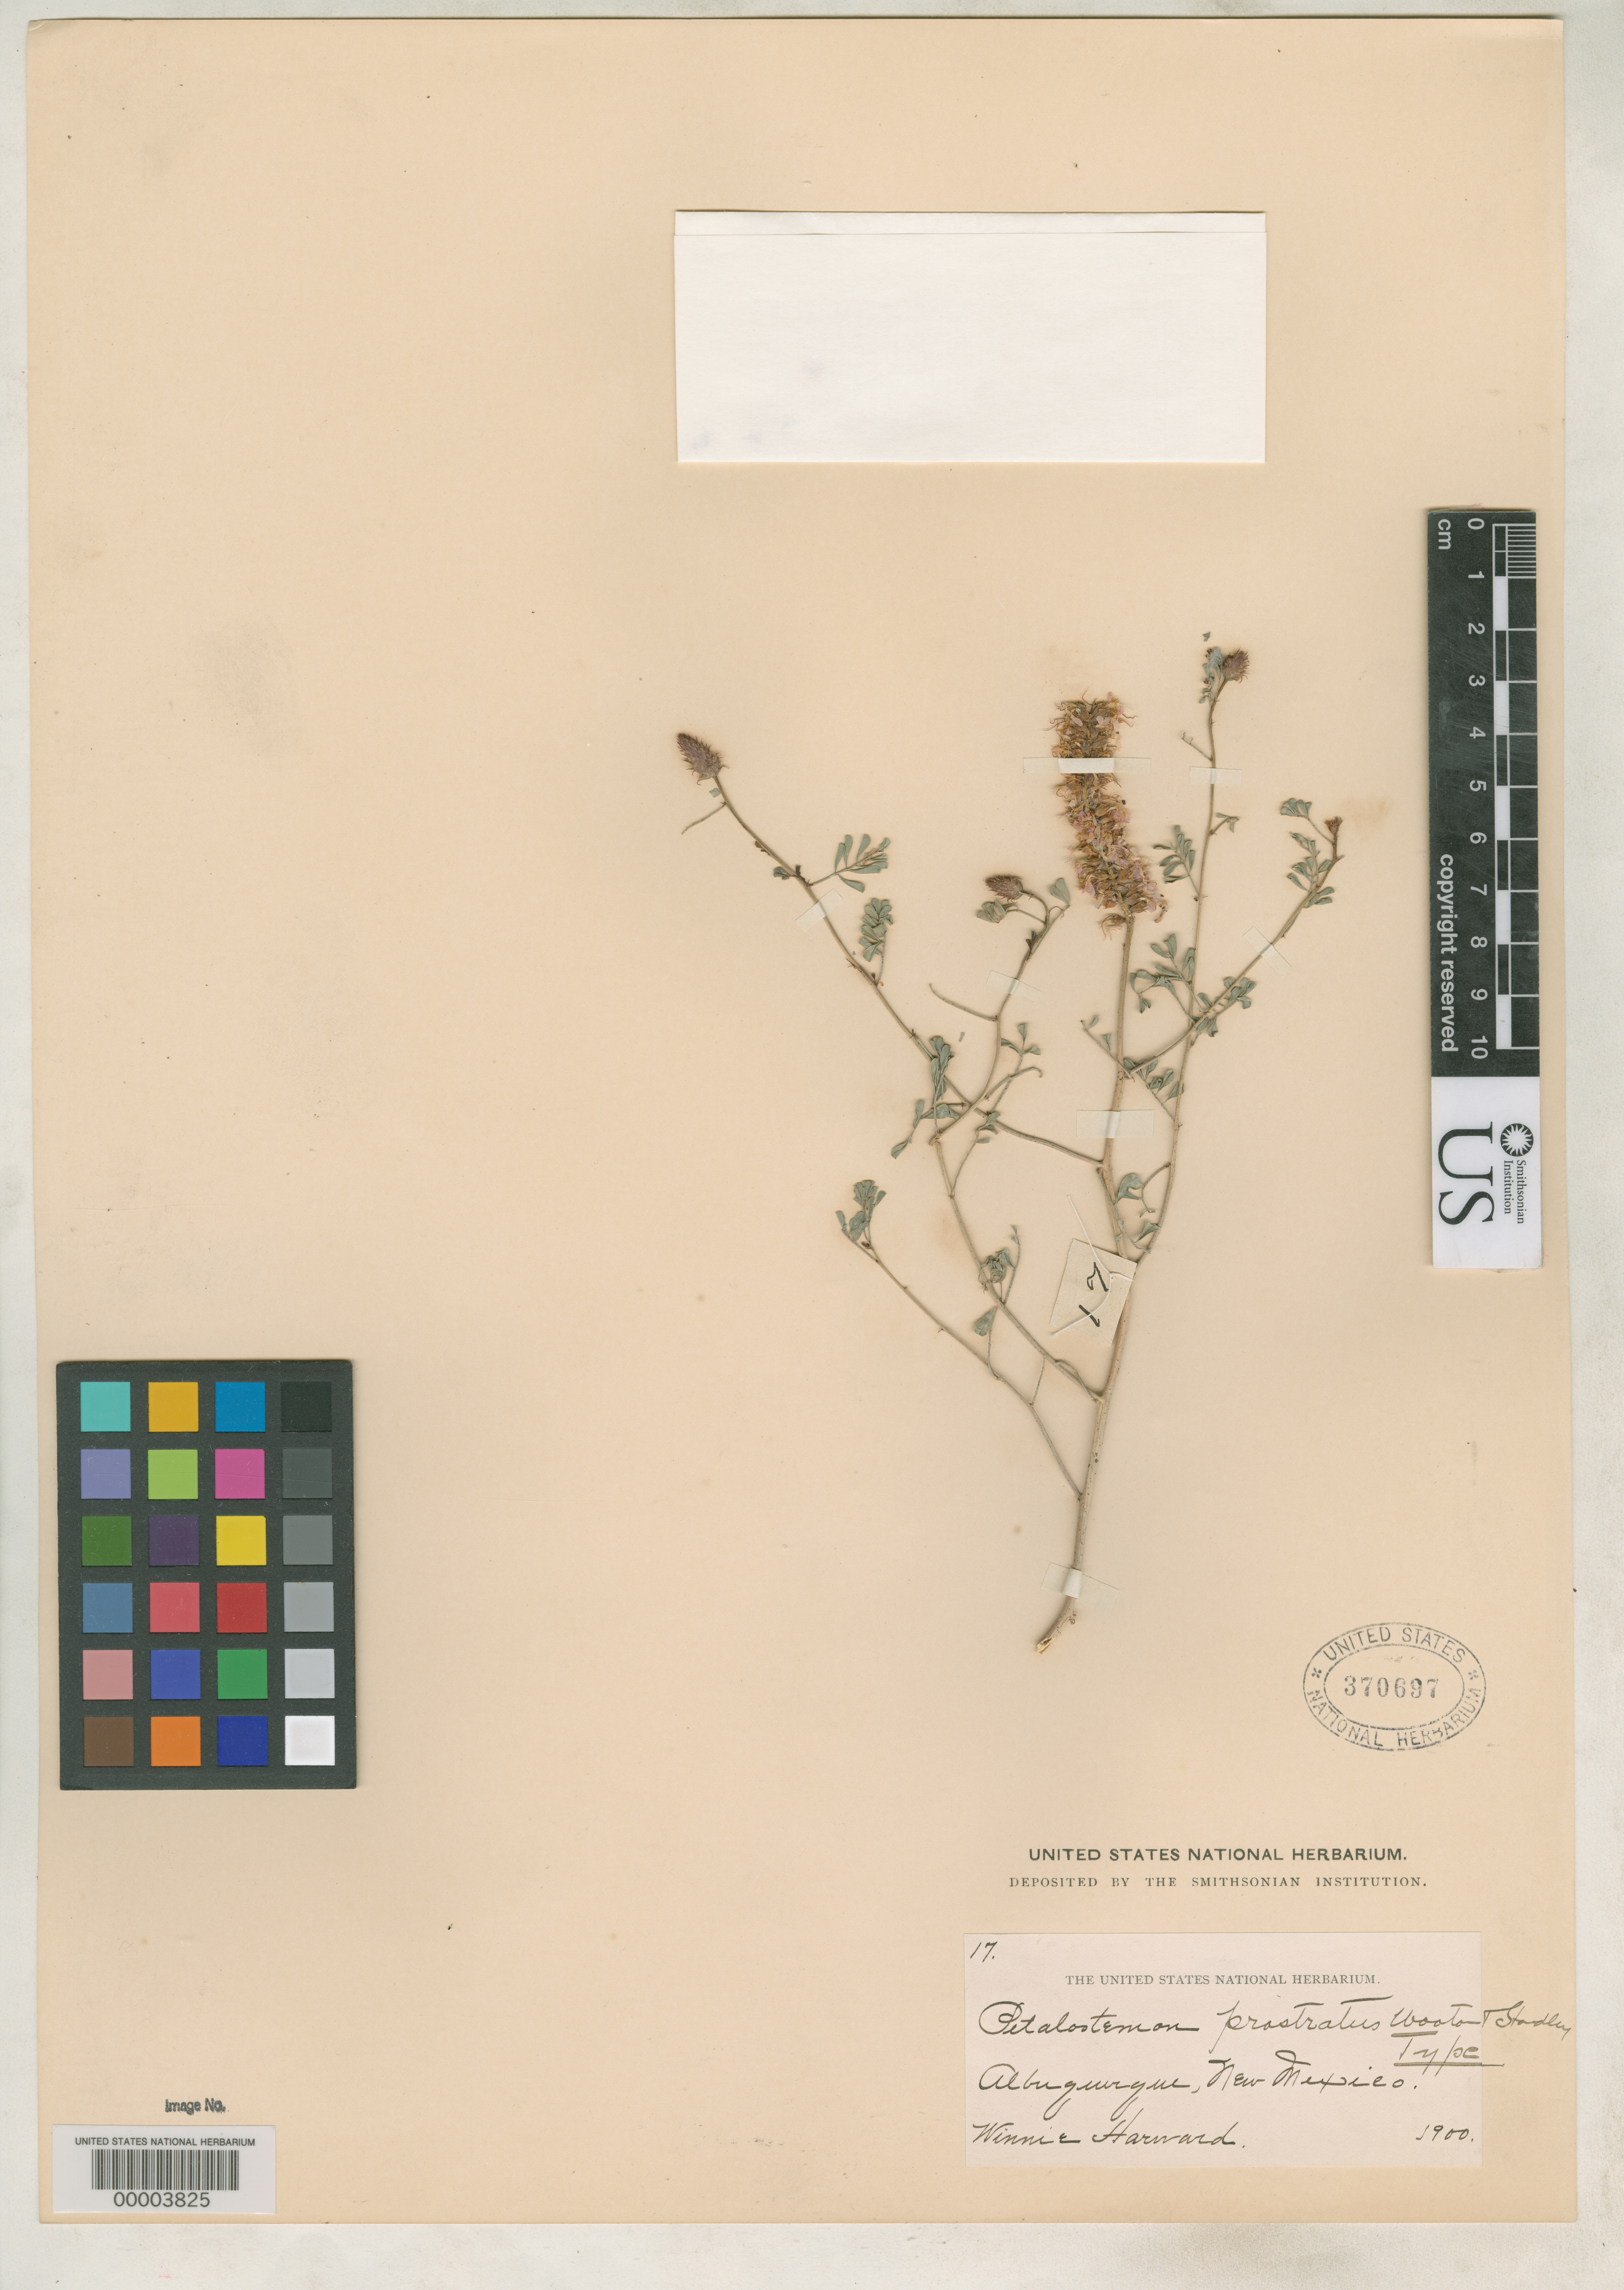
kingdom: Plantae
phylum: Tracheophyta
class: Magnoliopsida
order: Fabales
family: Fabaceae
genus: Petalostemon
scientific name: Petalostemon prostratum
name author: Wooton & Standl.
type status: Holotype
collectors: W. Harward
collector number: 17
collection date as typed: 1900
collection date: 1900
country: United States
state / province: New Mexico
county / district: Bernalillo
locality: Near Albuquerque.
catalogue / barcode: US 370697